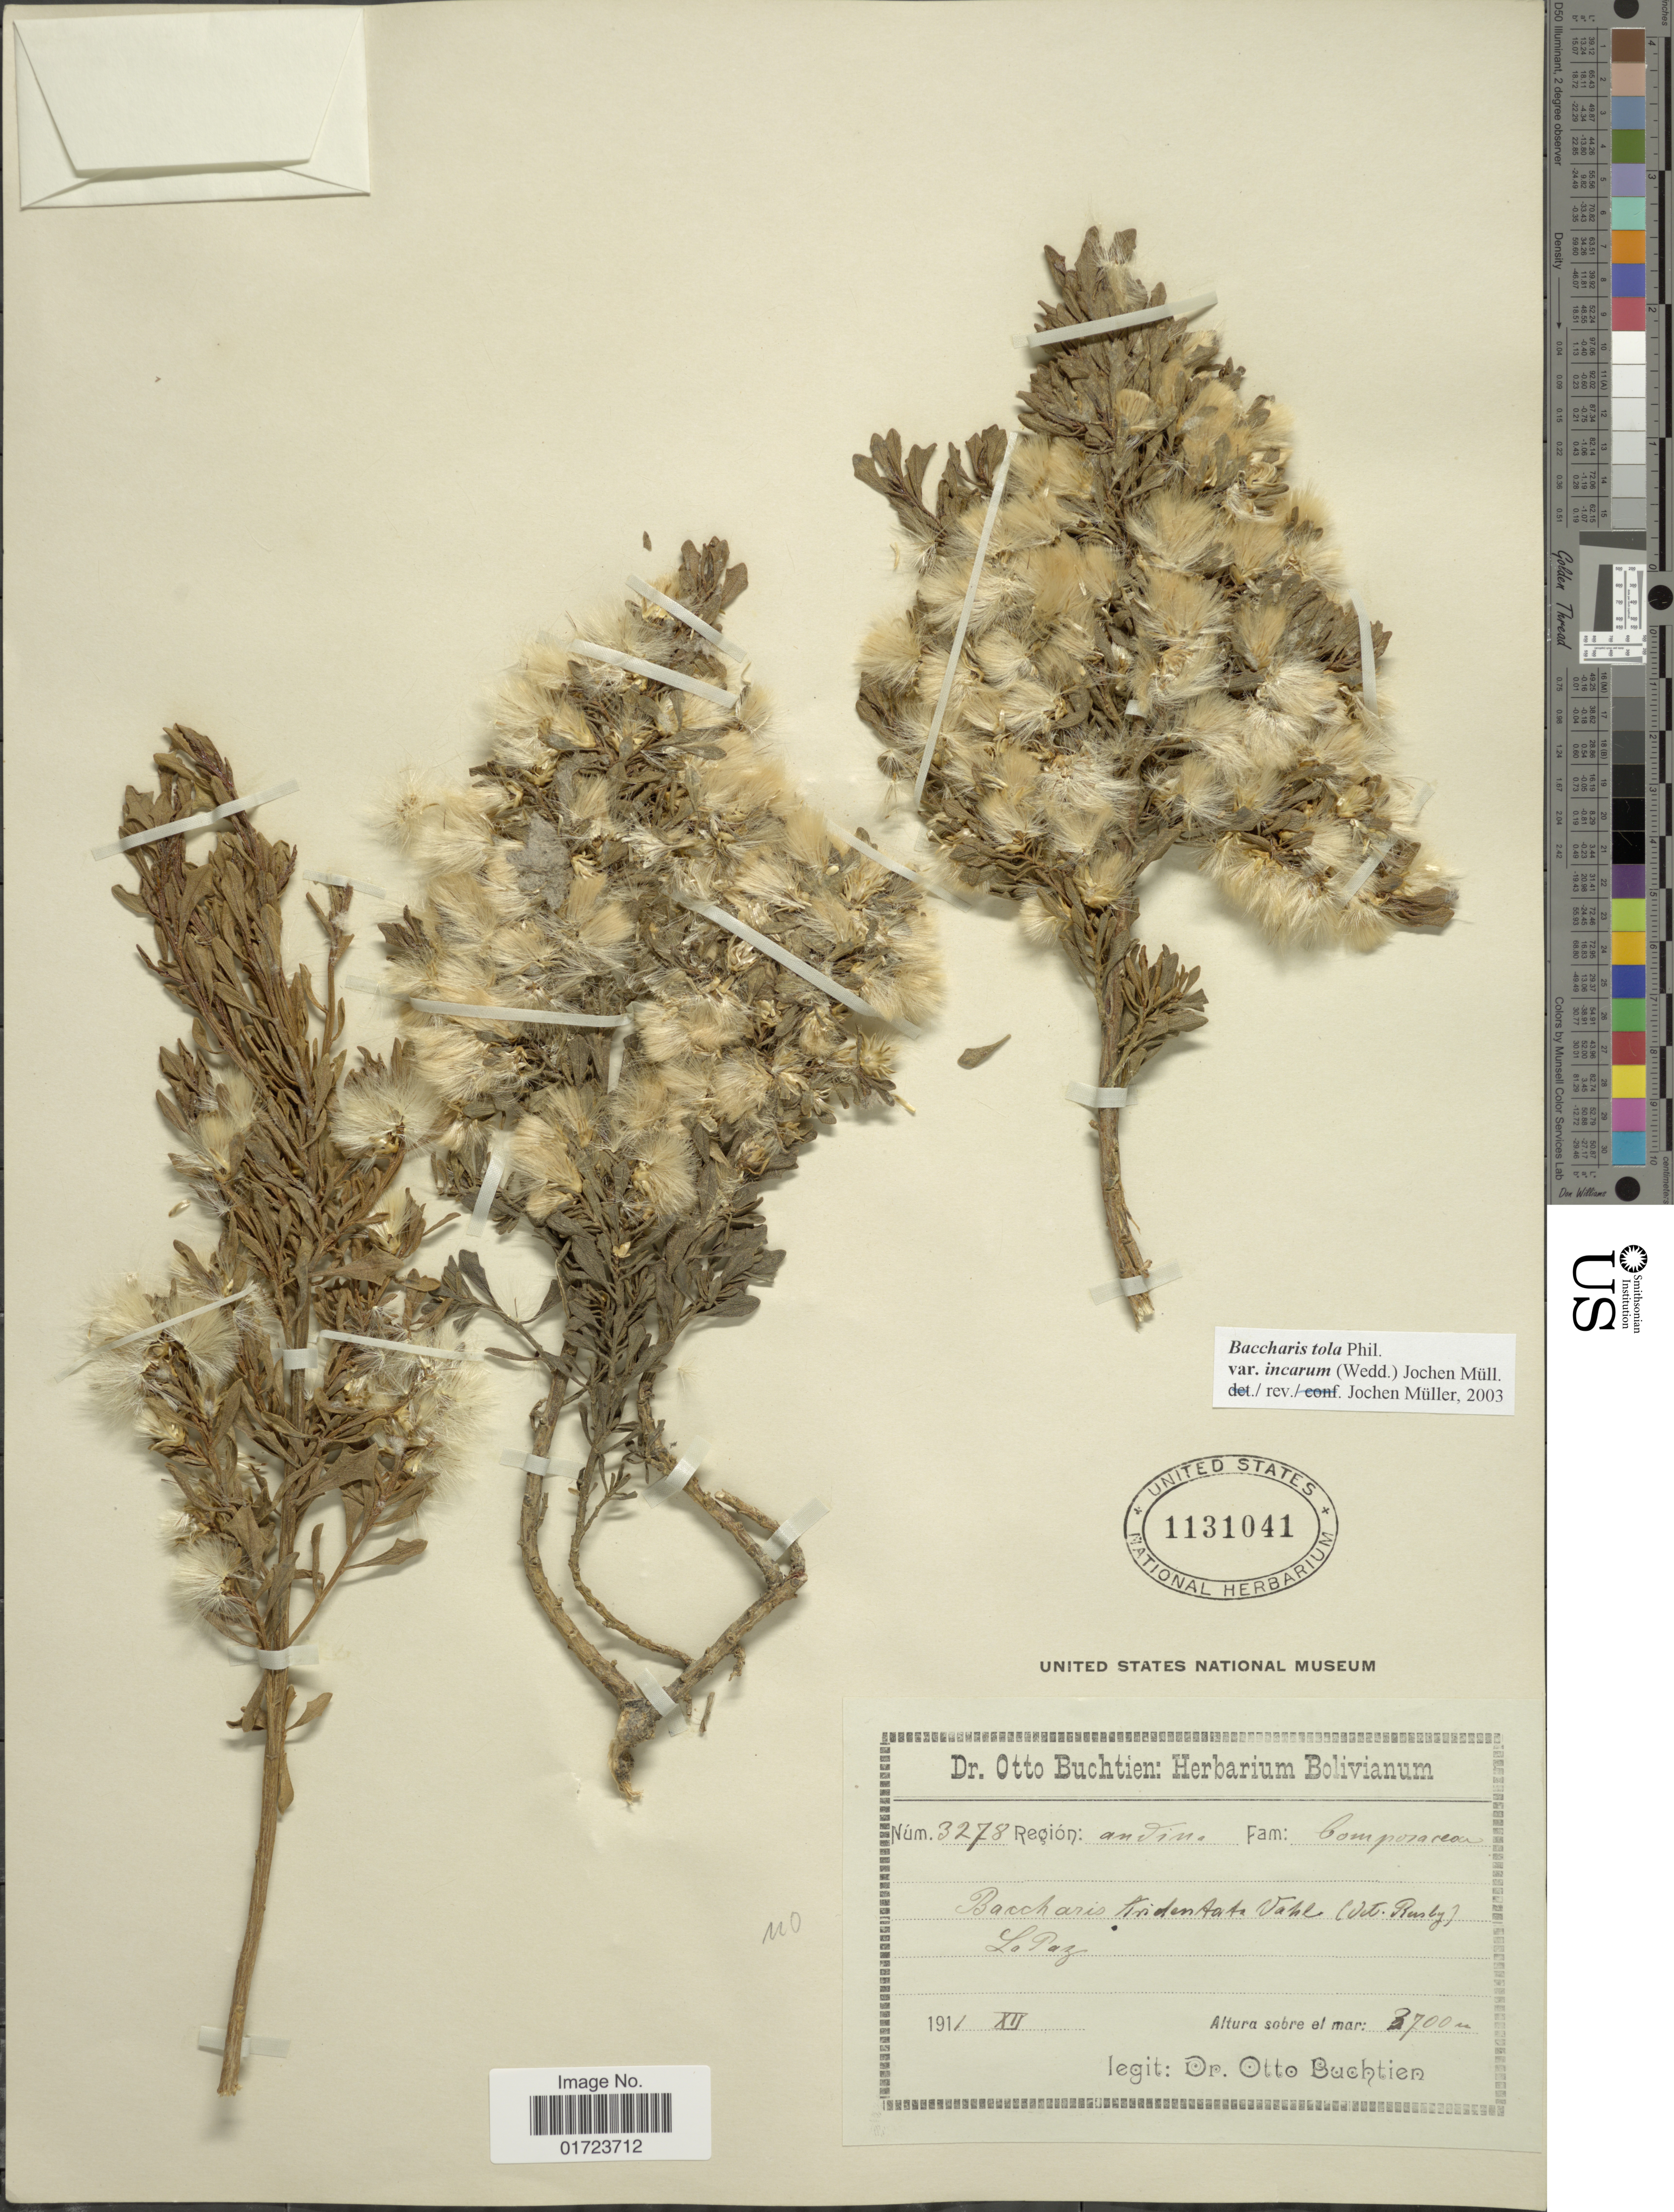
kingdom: Plantae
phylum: Tracheophyta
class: Magnoliopsida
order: Asterales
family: Asteraceae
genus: Baccharis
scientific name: Baccharis tola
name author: Phil.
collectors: O. Buchtien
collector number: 3278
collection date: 1911-12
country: Bolivia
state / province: La Paz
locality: La Paz.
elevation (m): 3700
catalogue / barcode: US 1131041